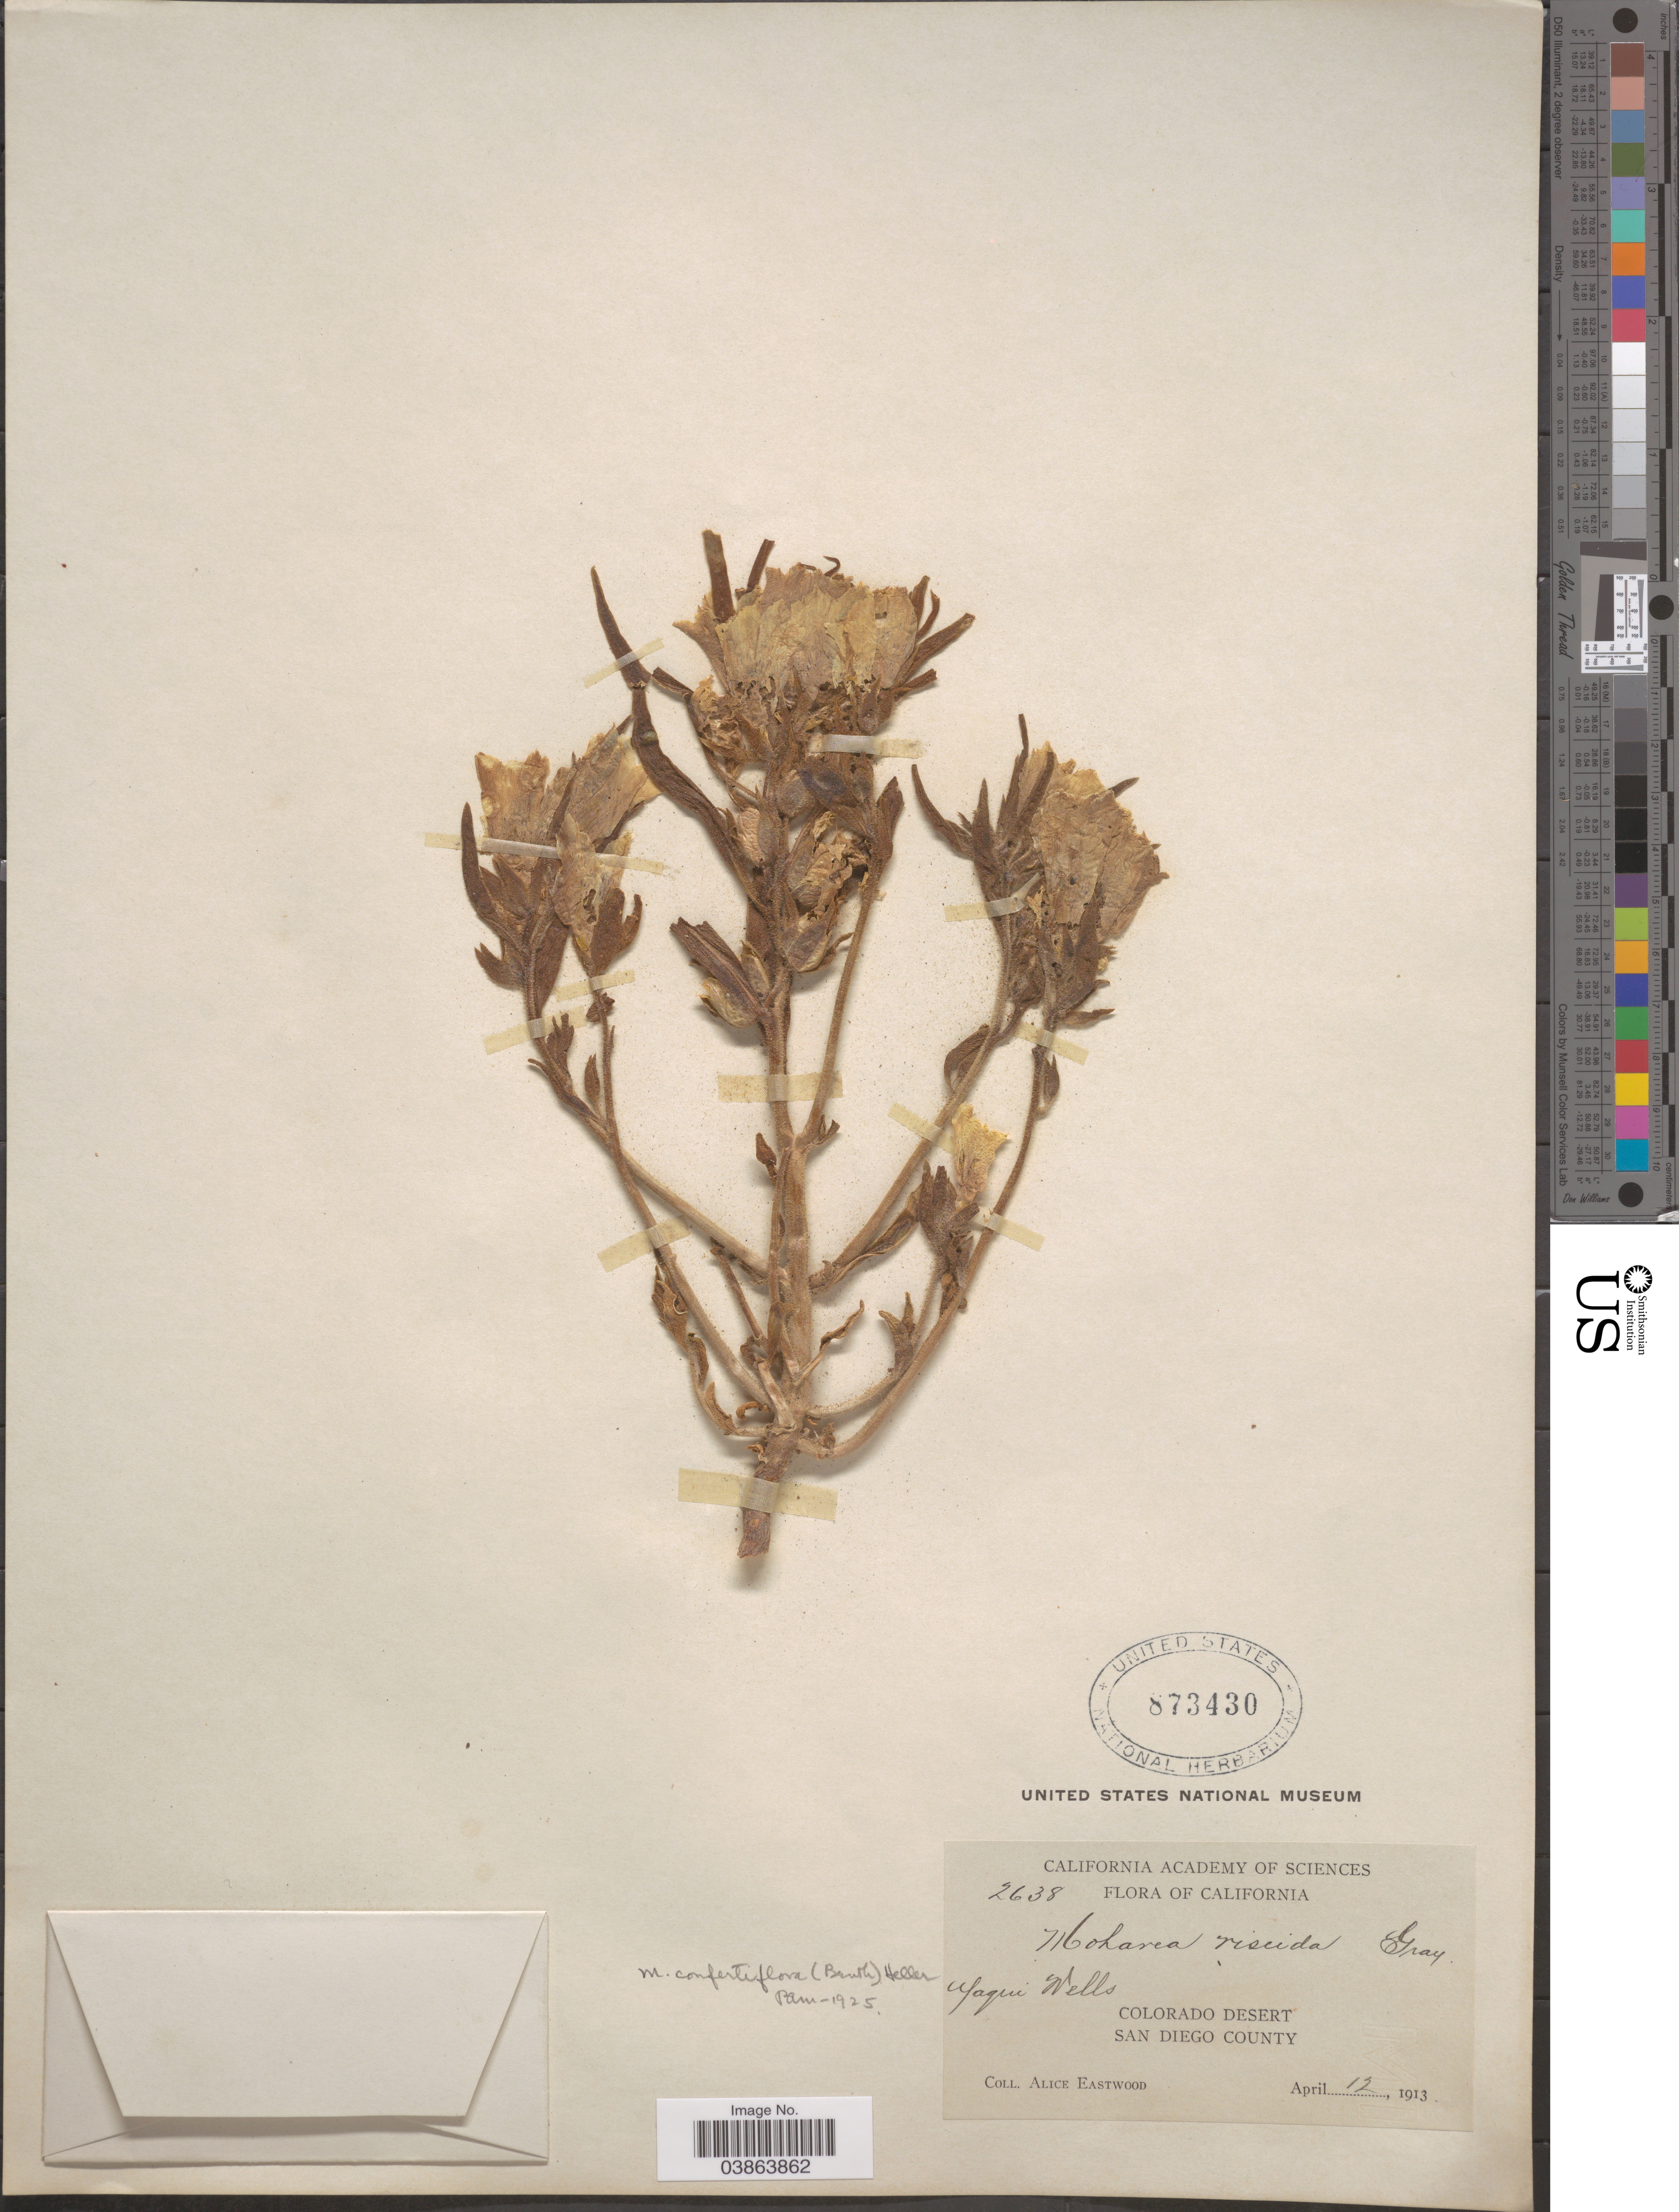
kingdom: Plantae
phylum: Tracheophyta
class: Magnoliopsida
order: Lamiales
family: Plantaginaceae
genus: Mohavea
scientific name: Mohavea confertiflora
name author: (A. DC.) A. Heller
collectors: A. Eastwood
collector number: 2638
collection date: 1913-04-12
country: United States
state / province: California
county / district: San Diego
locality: Yaqui Wells. Colorado Desert. San Diego County.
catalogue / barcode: US 873430